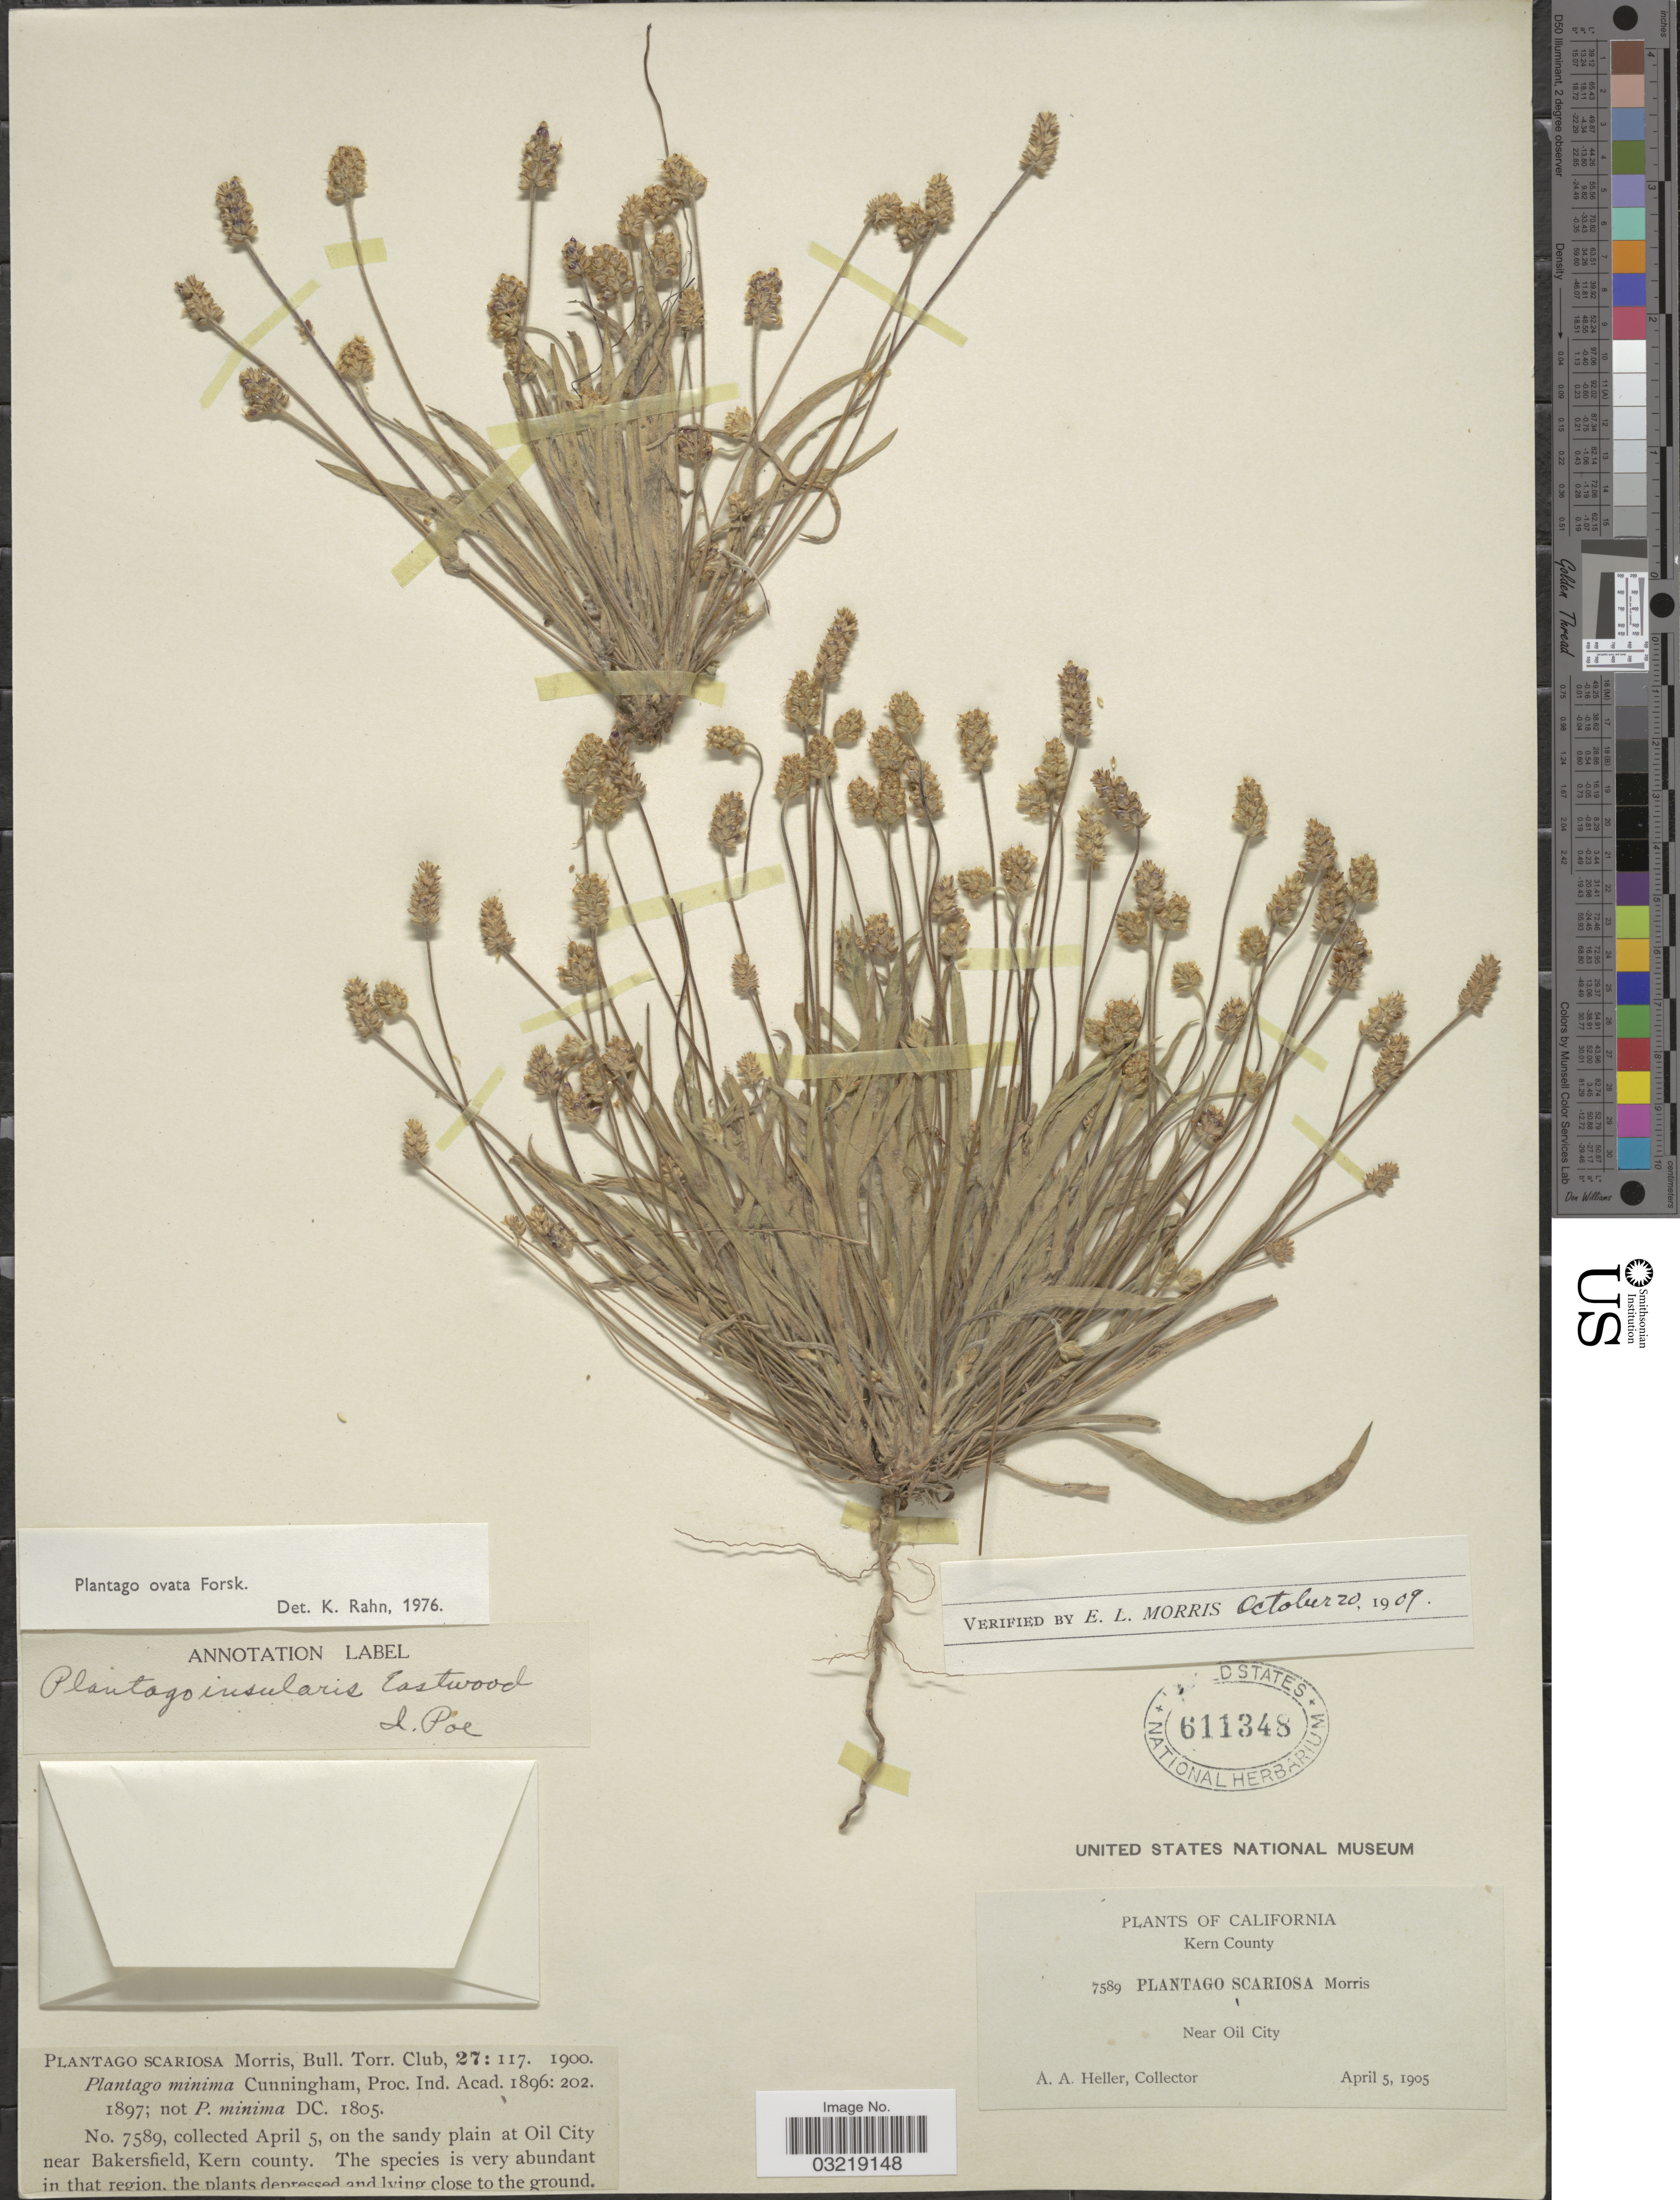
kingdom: Plantae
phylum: Tracheophyta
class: Magnoliopsida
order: Lamiales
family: Plantaginaceae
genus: Plantago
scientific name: Plantago ovata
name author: Forssk.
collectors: A. A. Heller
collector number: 7589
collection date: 1905-04-05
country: United States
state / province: California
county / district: Kern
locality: Kern County. On the sandy plain at Oil City near Bakersfield.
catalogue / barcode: US 611348